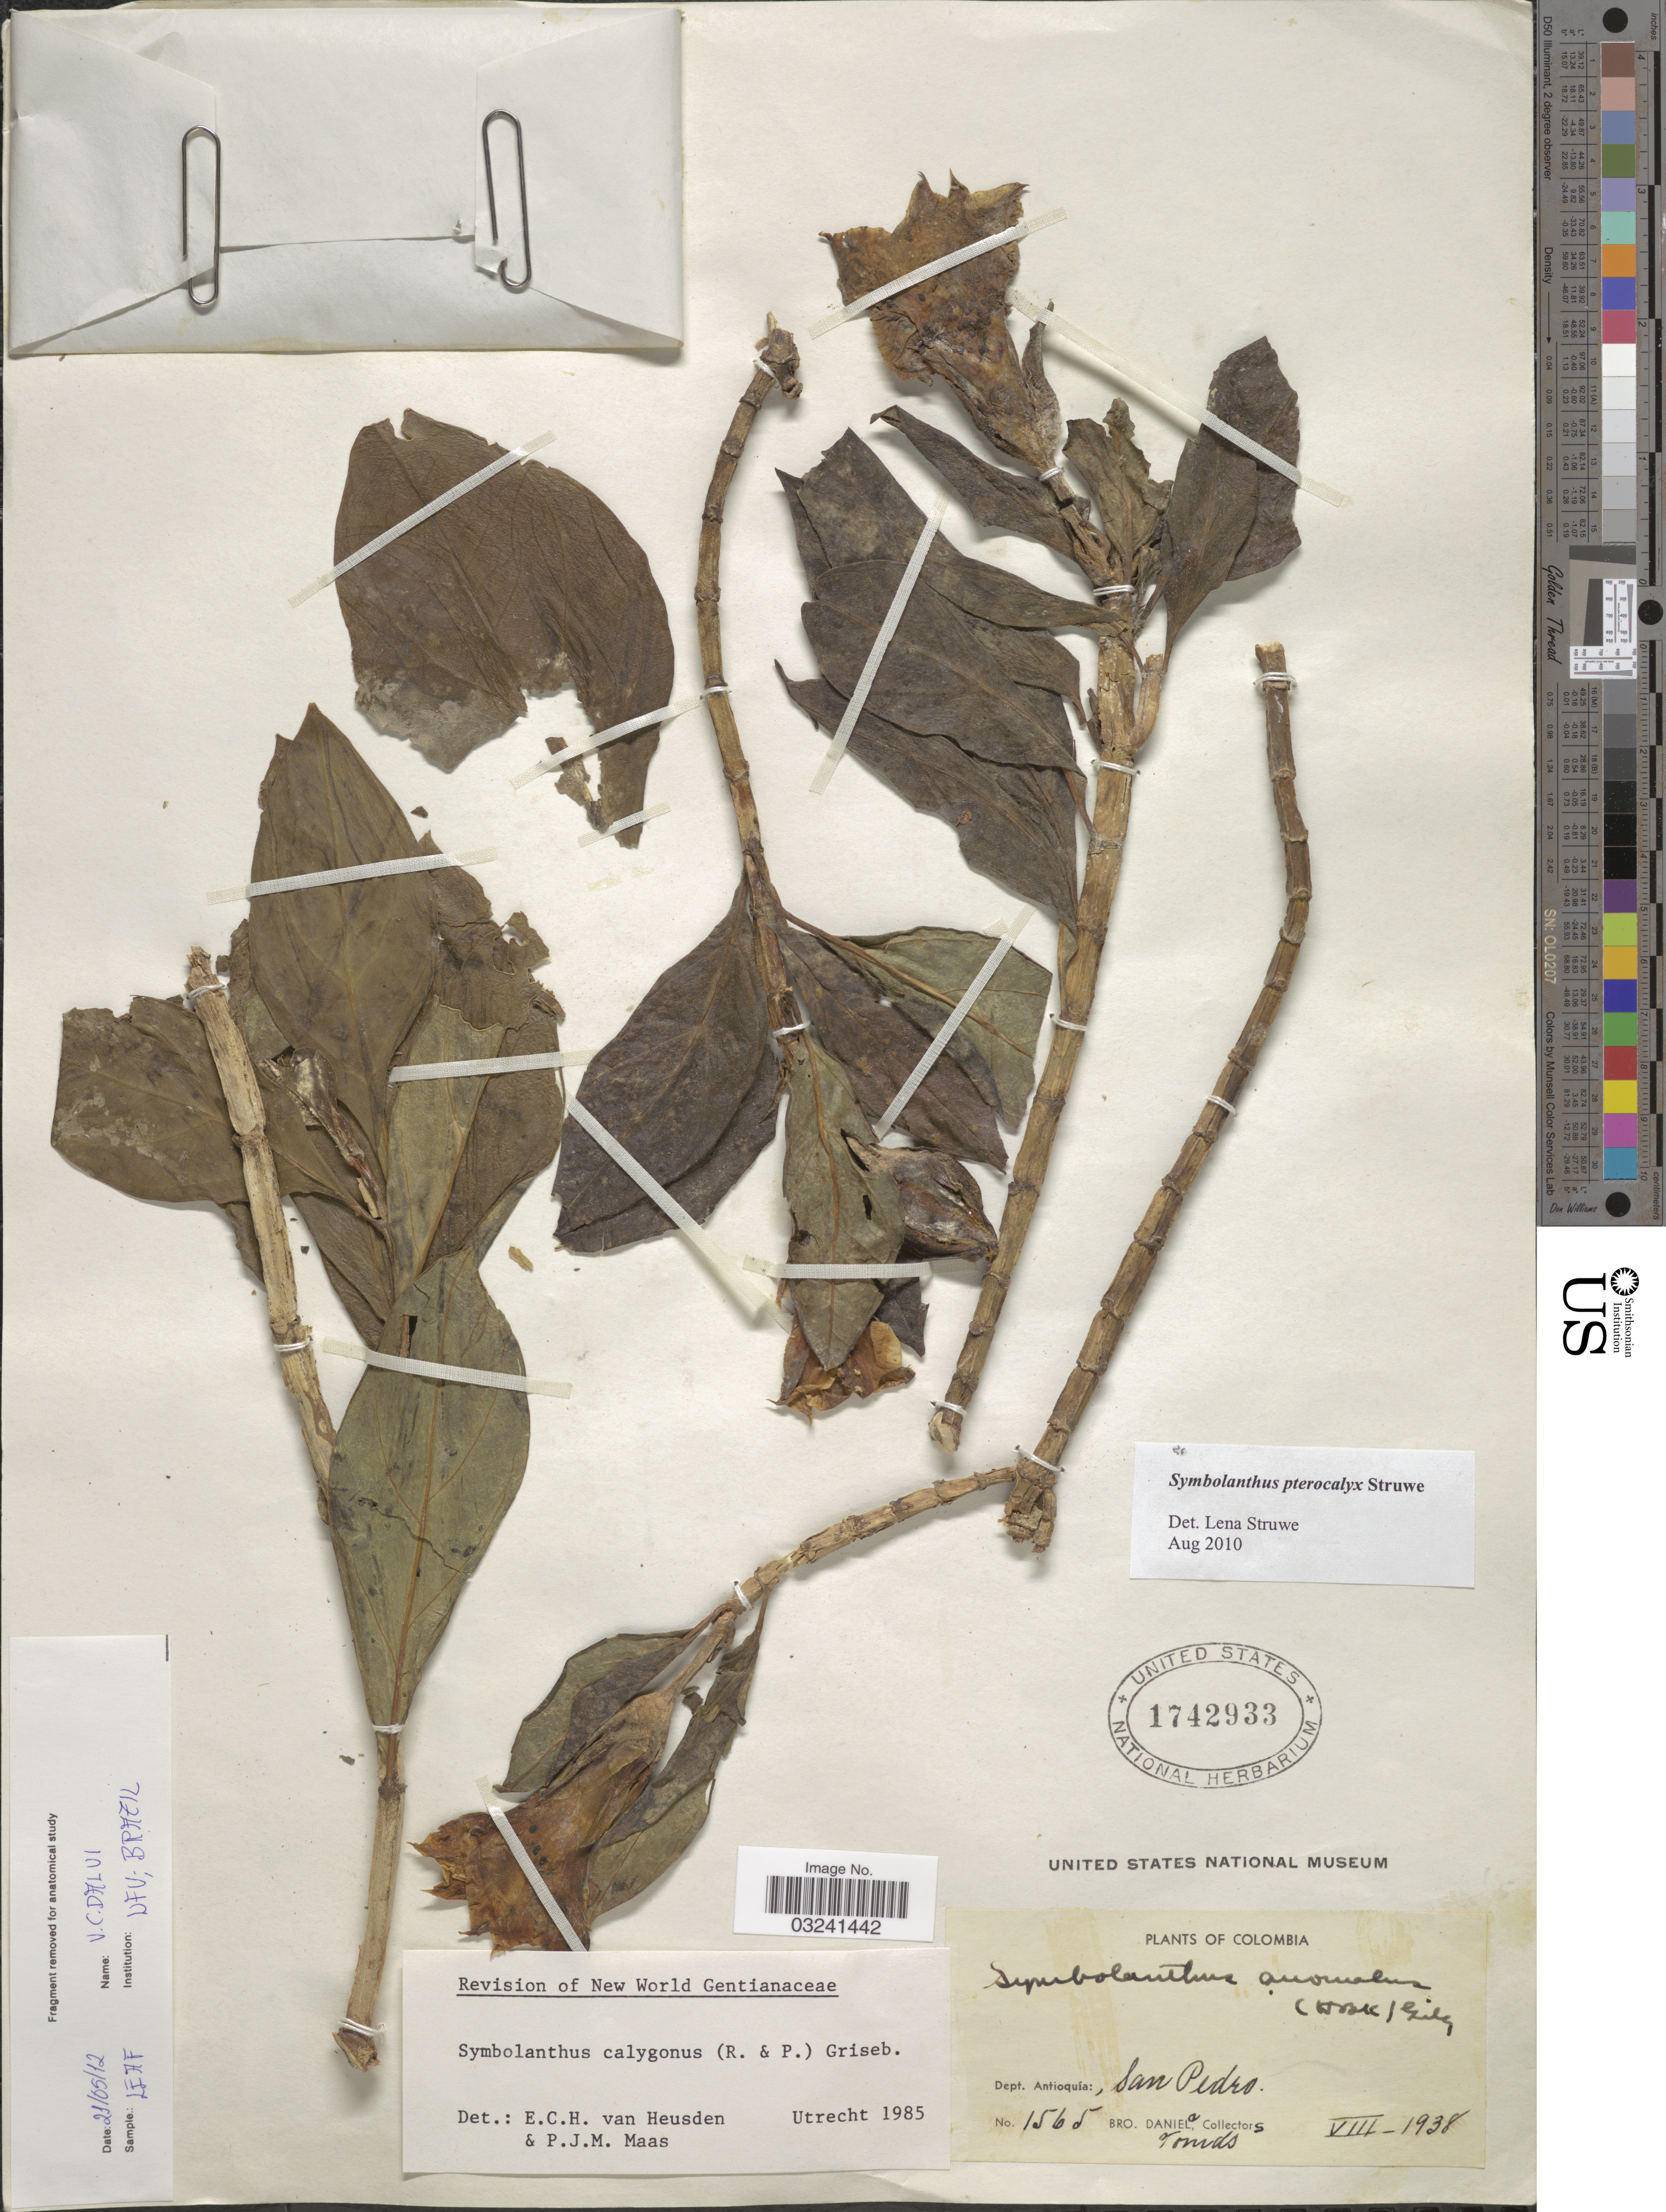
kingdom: Plantae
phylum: Tracheophyta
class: Magnoliopsida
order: Gentianales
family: Gentianaceae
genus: Symbolanthus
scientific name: Symbolanthus pterocalyx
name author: Struwe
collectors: Bro. Daniel & B. Tomas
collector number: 1565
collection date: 1938-08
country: Colombia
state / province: Antioquia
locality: San Pedro.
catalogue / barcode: US 1742933